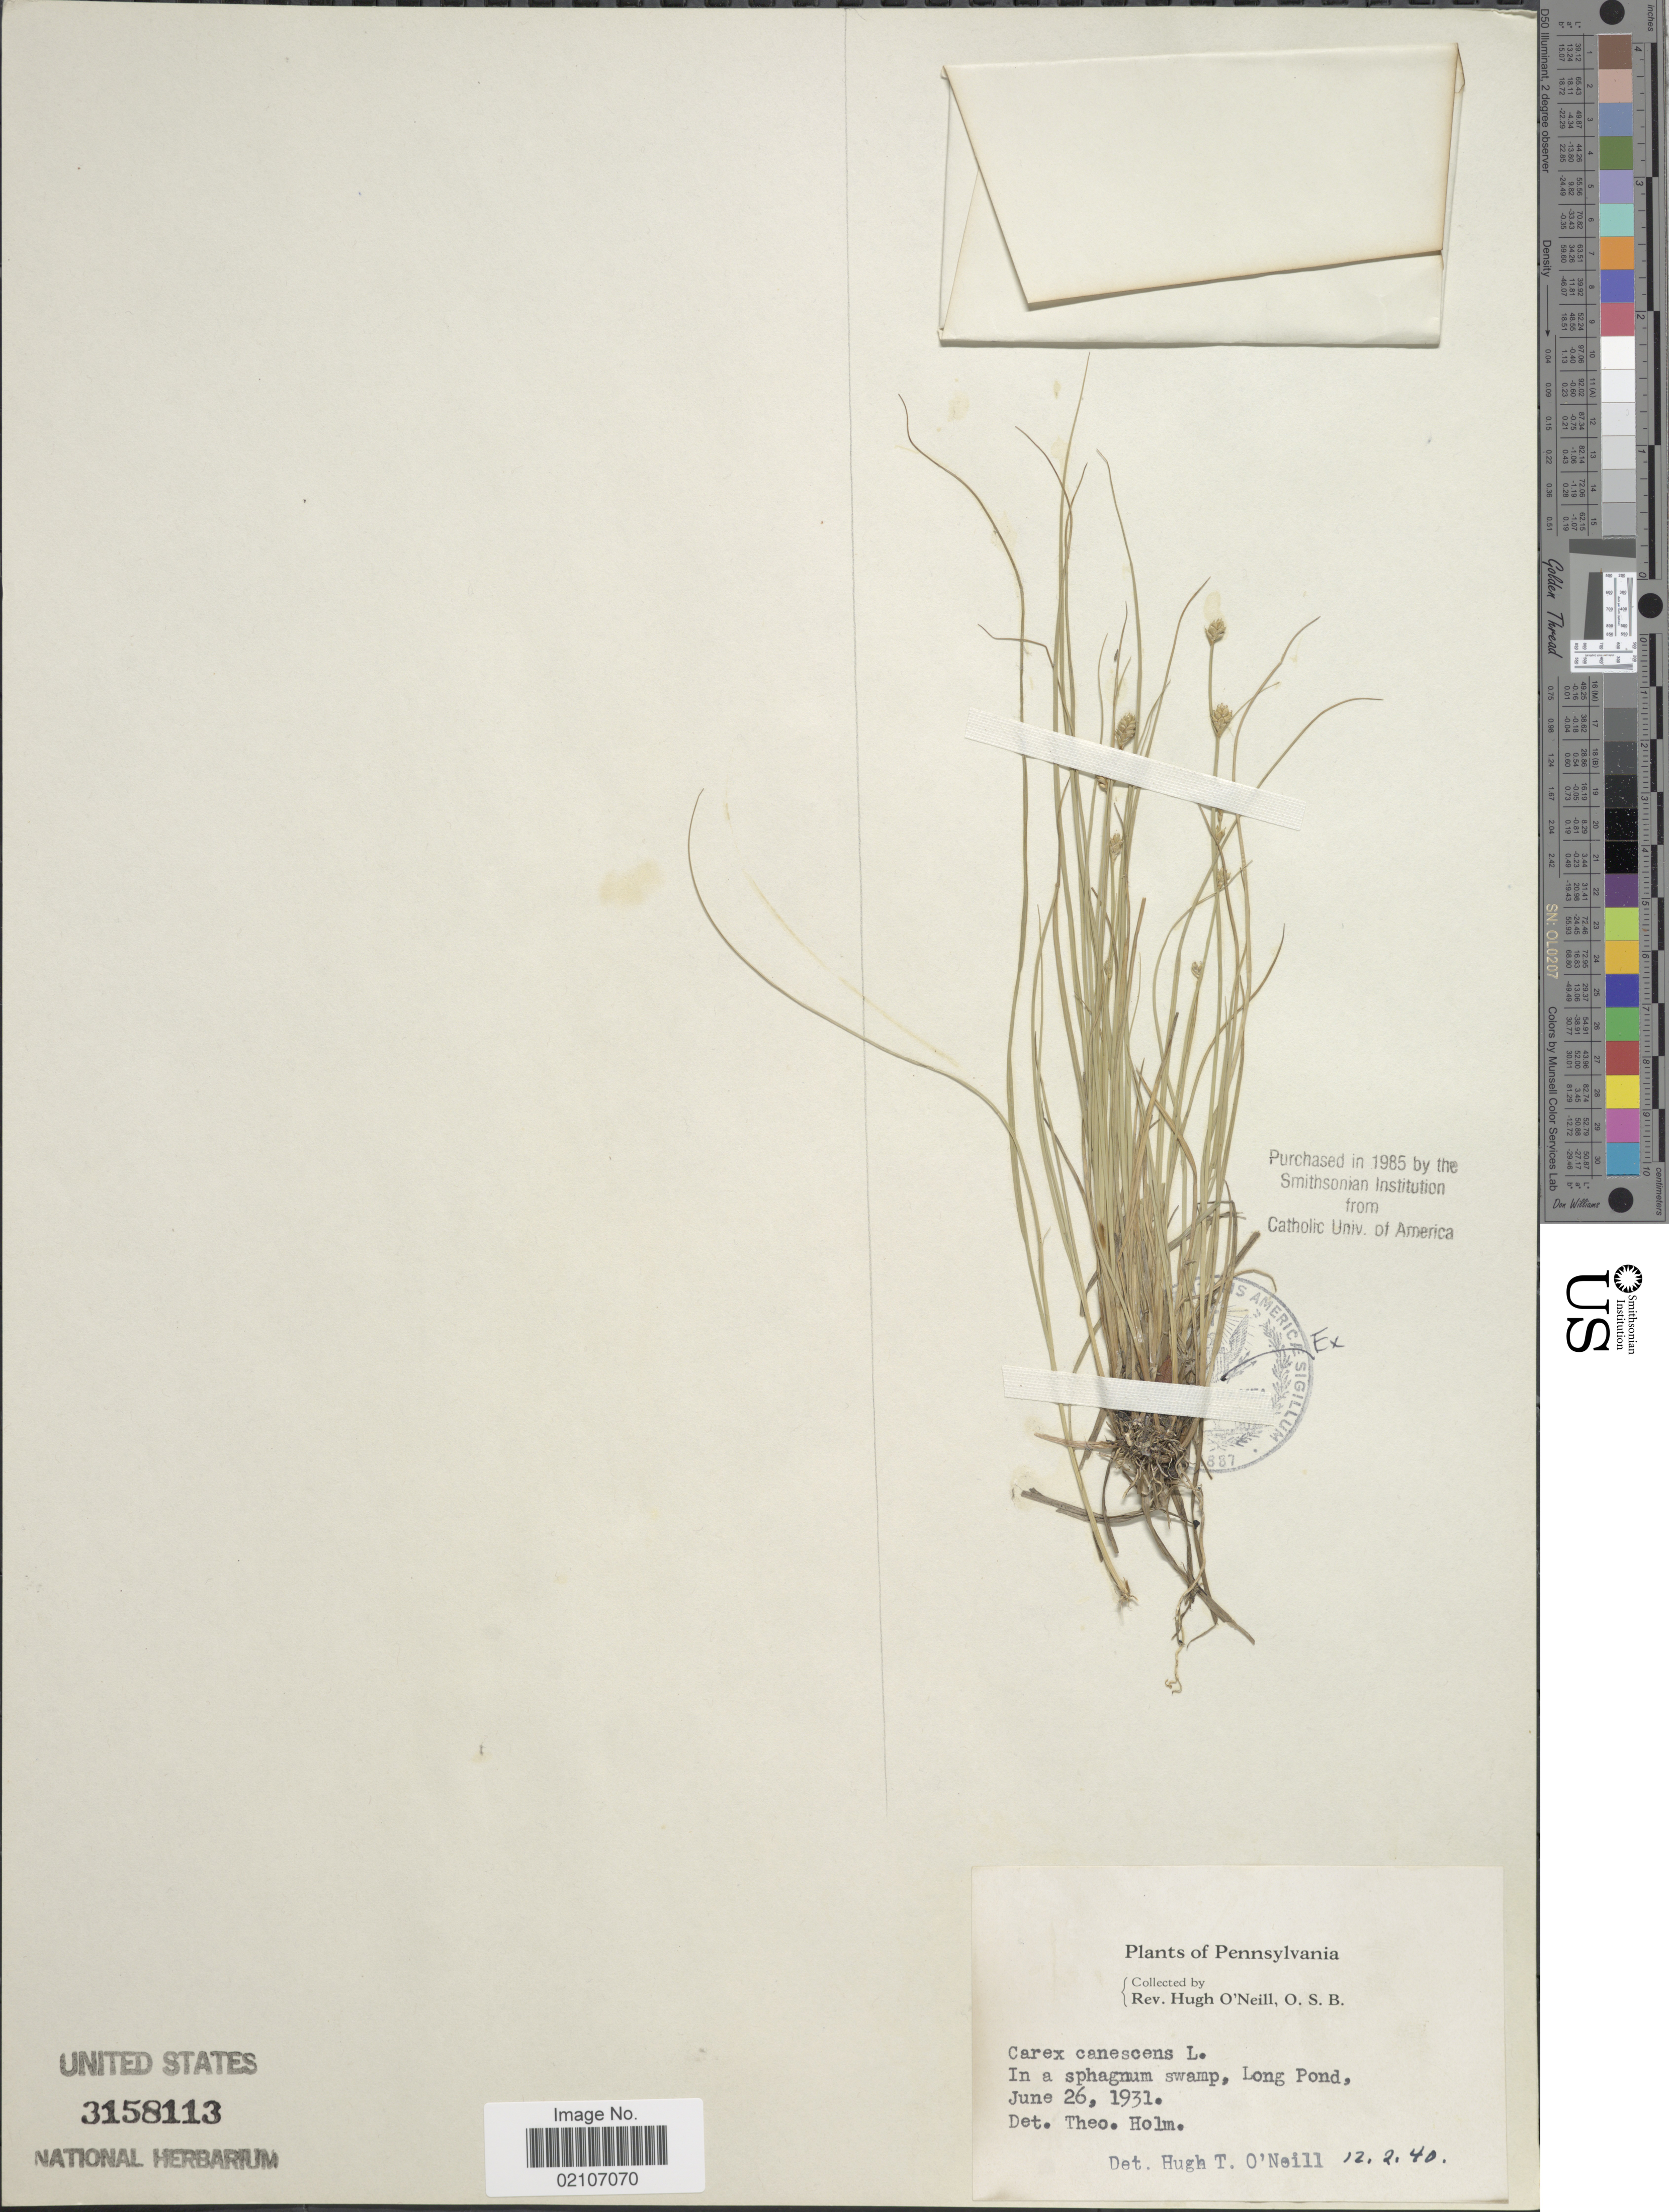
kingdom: Plantae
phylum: Tracheophyta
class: Liliopsida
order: Poales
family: Cyperaceae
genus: Carex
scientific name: Carex canescens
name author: L.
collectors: H. O'Neill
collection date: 1931-06-26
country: United States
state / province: Pennsylvania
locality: In a sphagnum swamp, Long Pond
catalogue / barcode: US 3158113